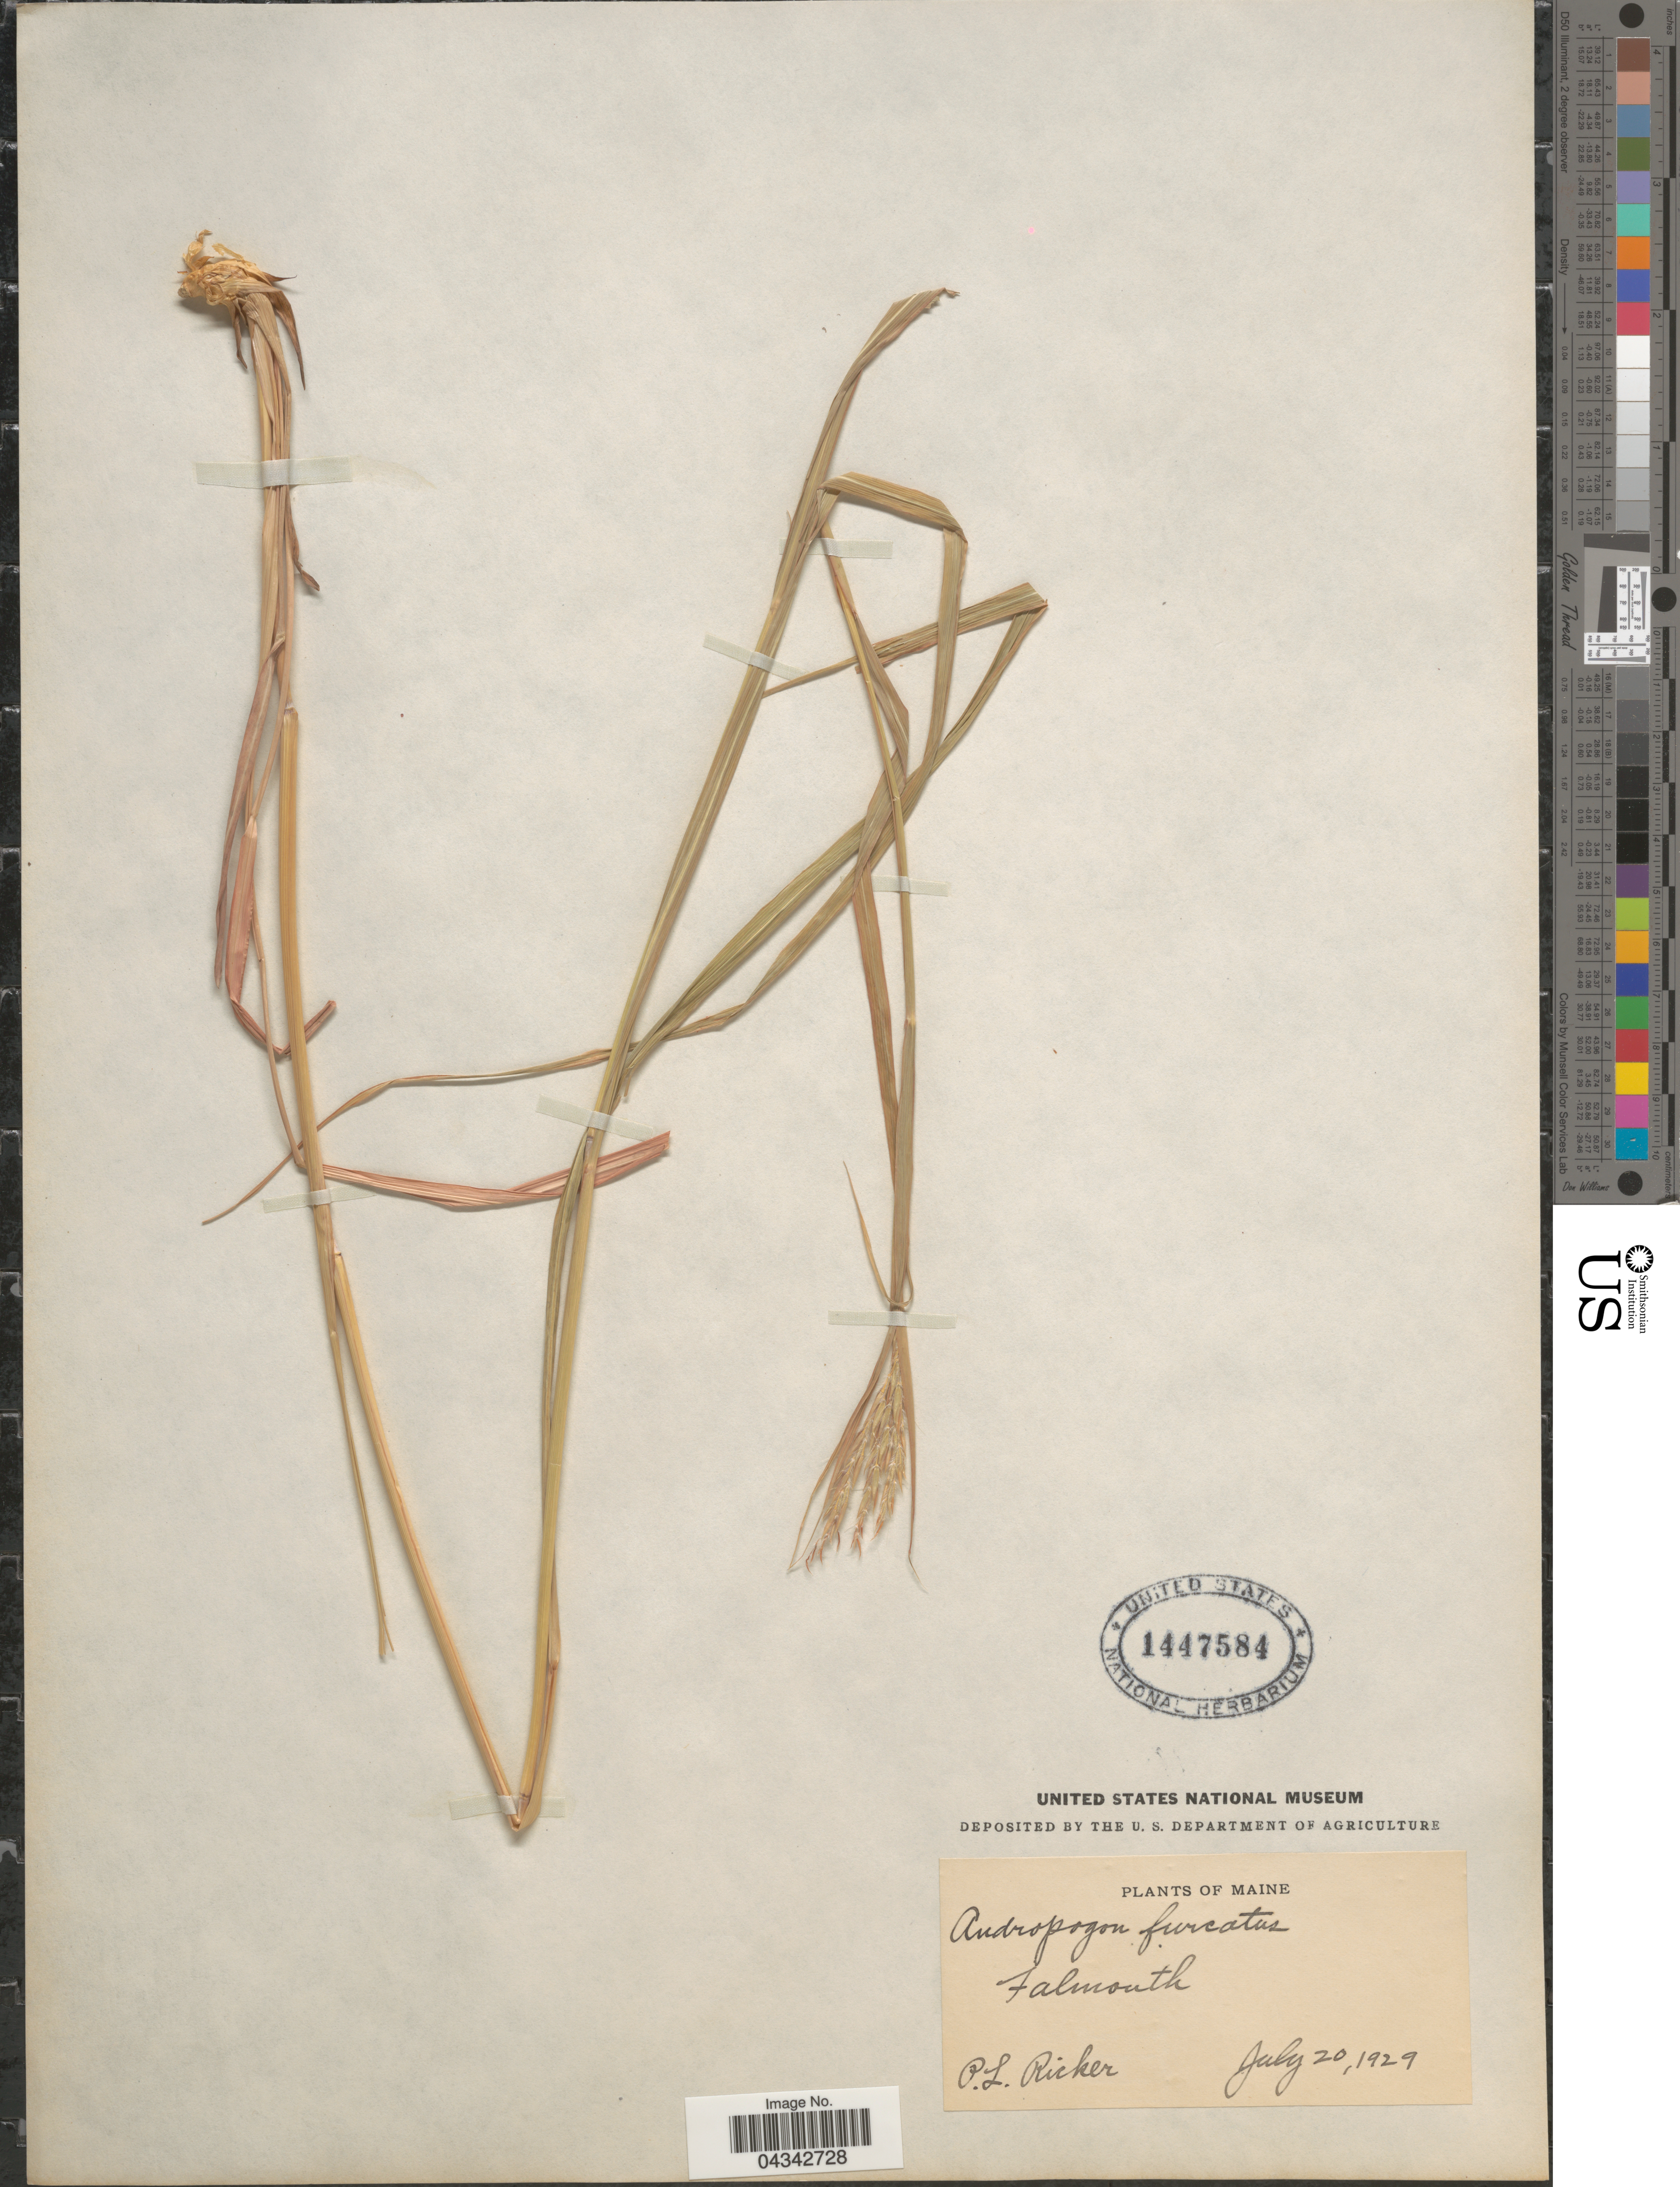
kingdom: Plantae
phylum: Tracheophyta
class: Liliopsida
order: Poales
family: Poaceae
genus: Andropogon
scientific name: Andropogon gerardii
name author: Vitman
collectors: P. Ricker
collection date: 1929-07-20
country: United States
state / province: Maine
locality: Falmouth.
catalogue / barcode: US 1447584